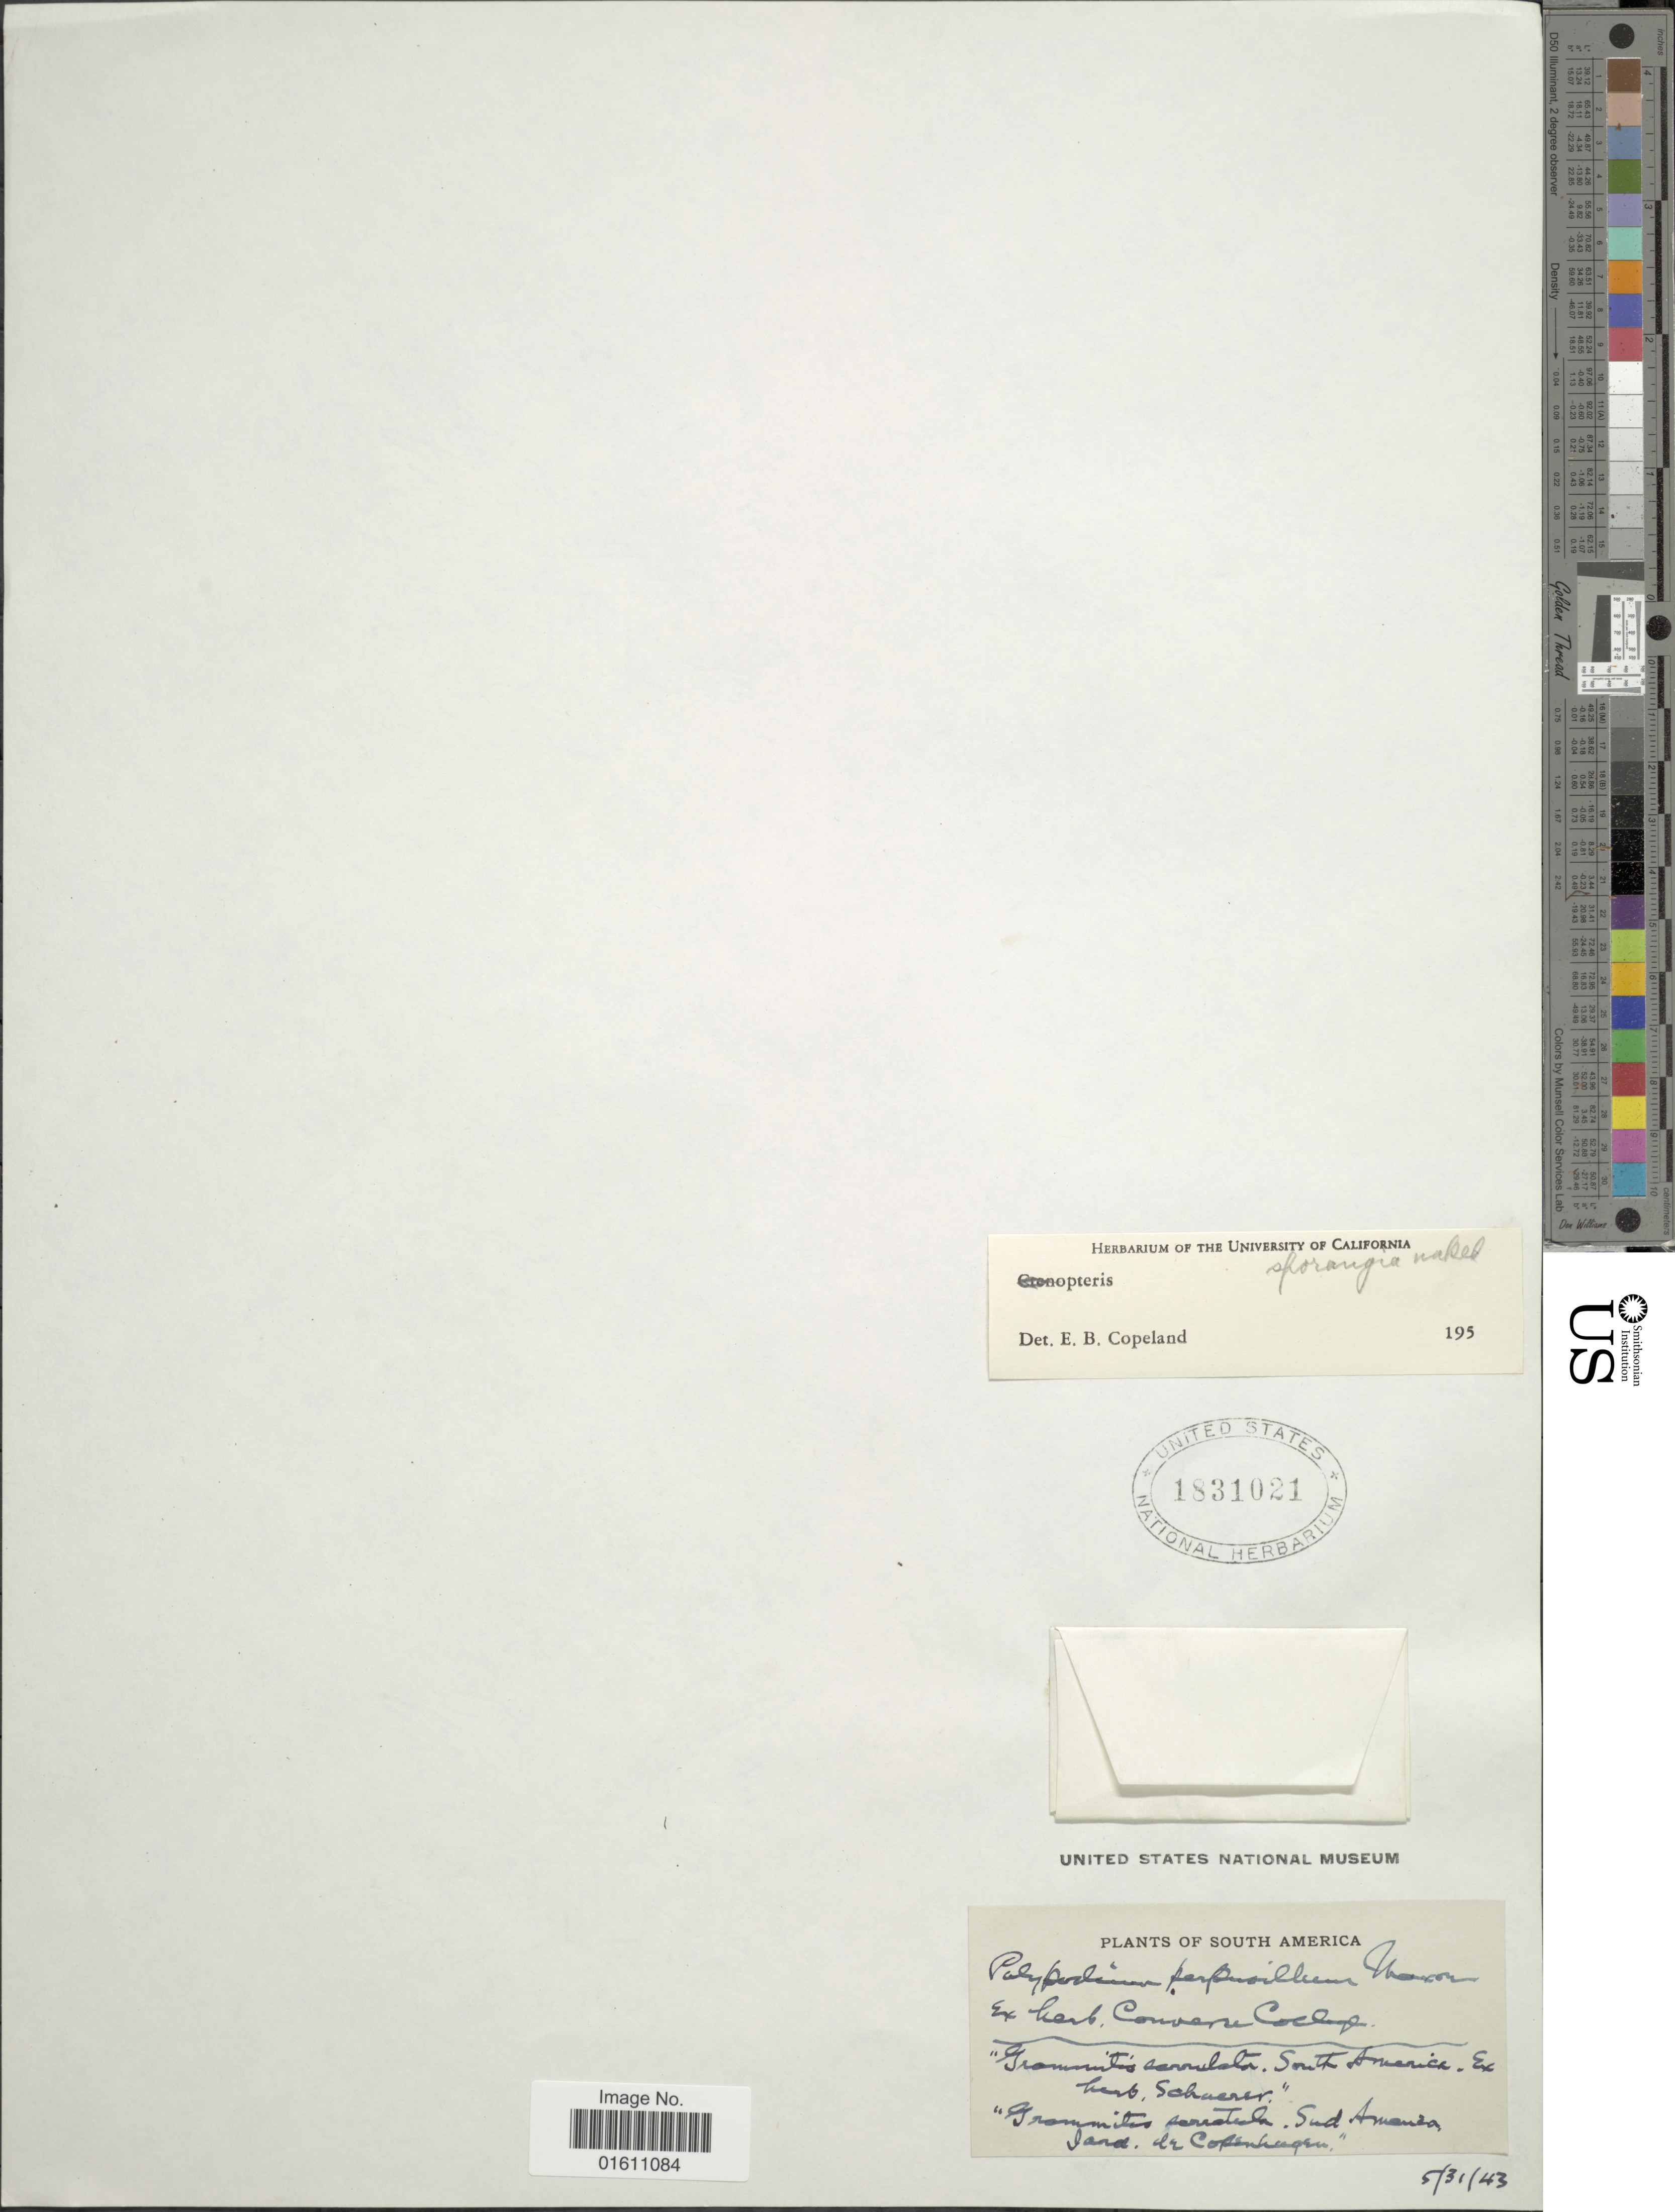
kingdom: Plantae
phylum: Tracheophyta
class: Polypodiopsida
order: Polypodiales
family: Polypodiaceae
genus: Moranopteris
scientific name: Moranopteris perpusilla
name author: (Maxon) R. Y. Hirai & J. Prado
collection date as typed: Transcribed d/m/y: 31/5/43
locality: South America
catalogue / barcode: US 1831021